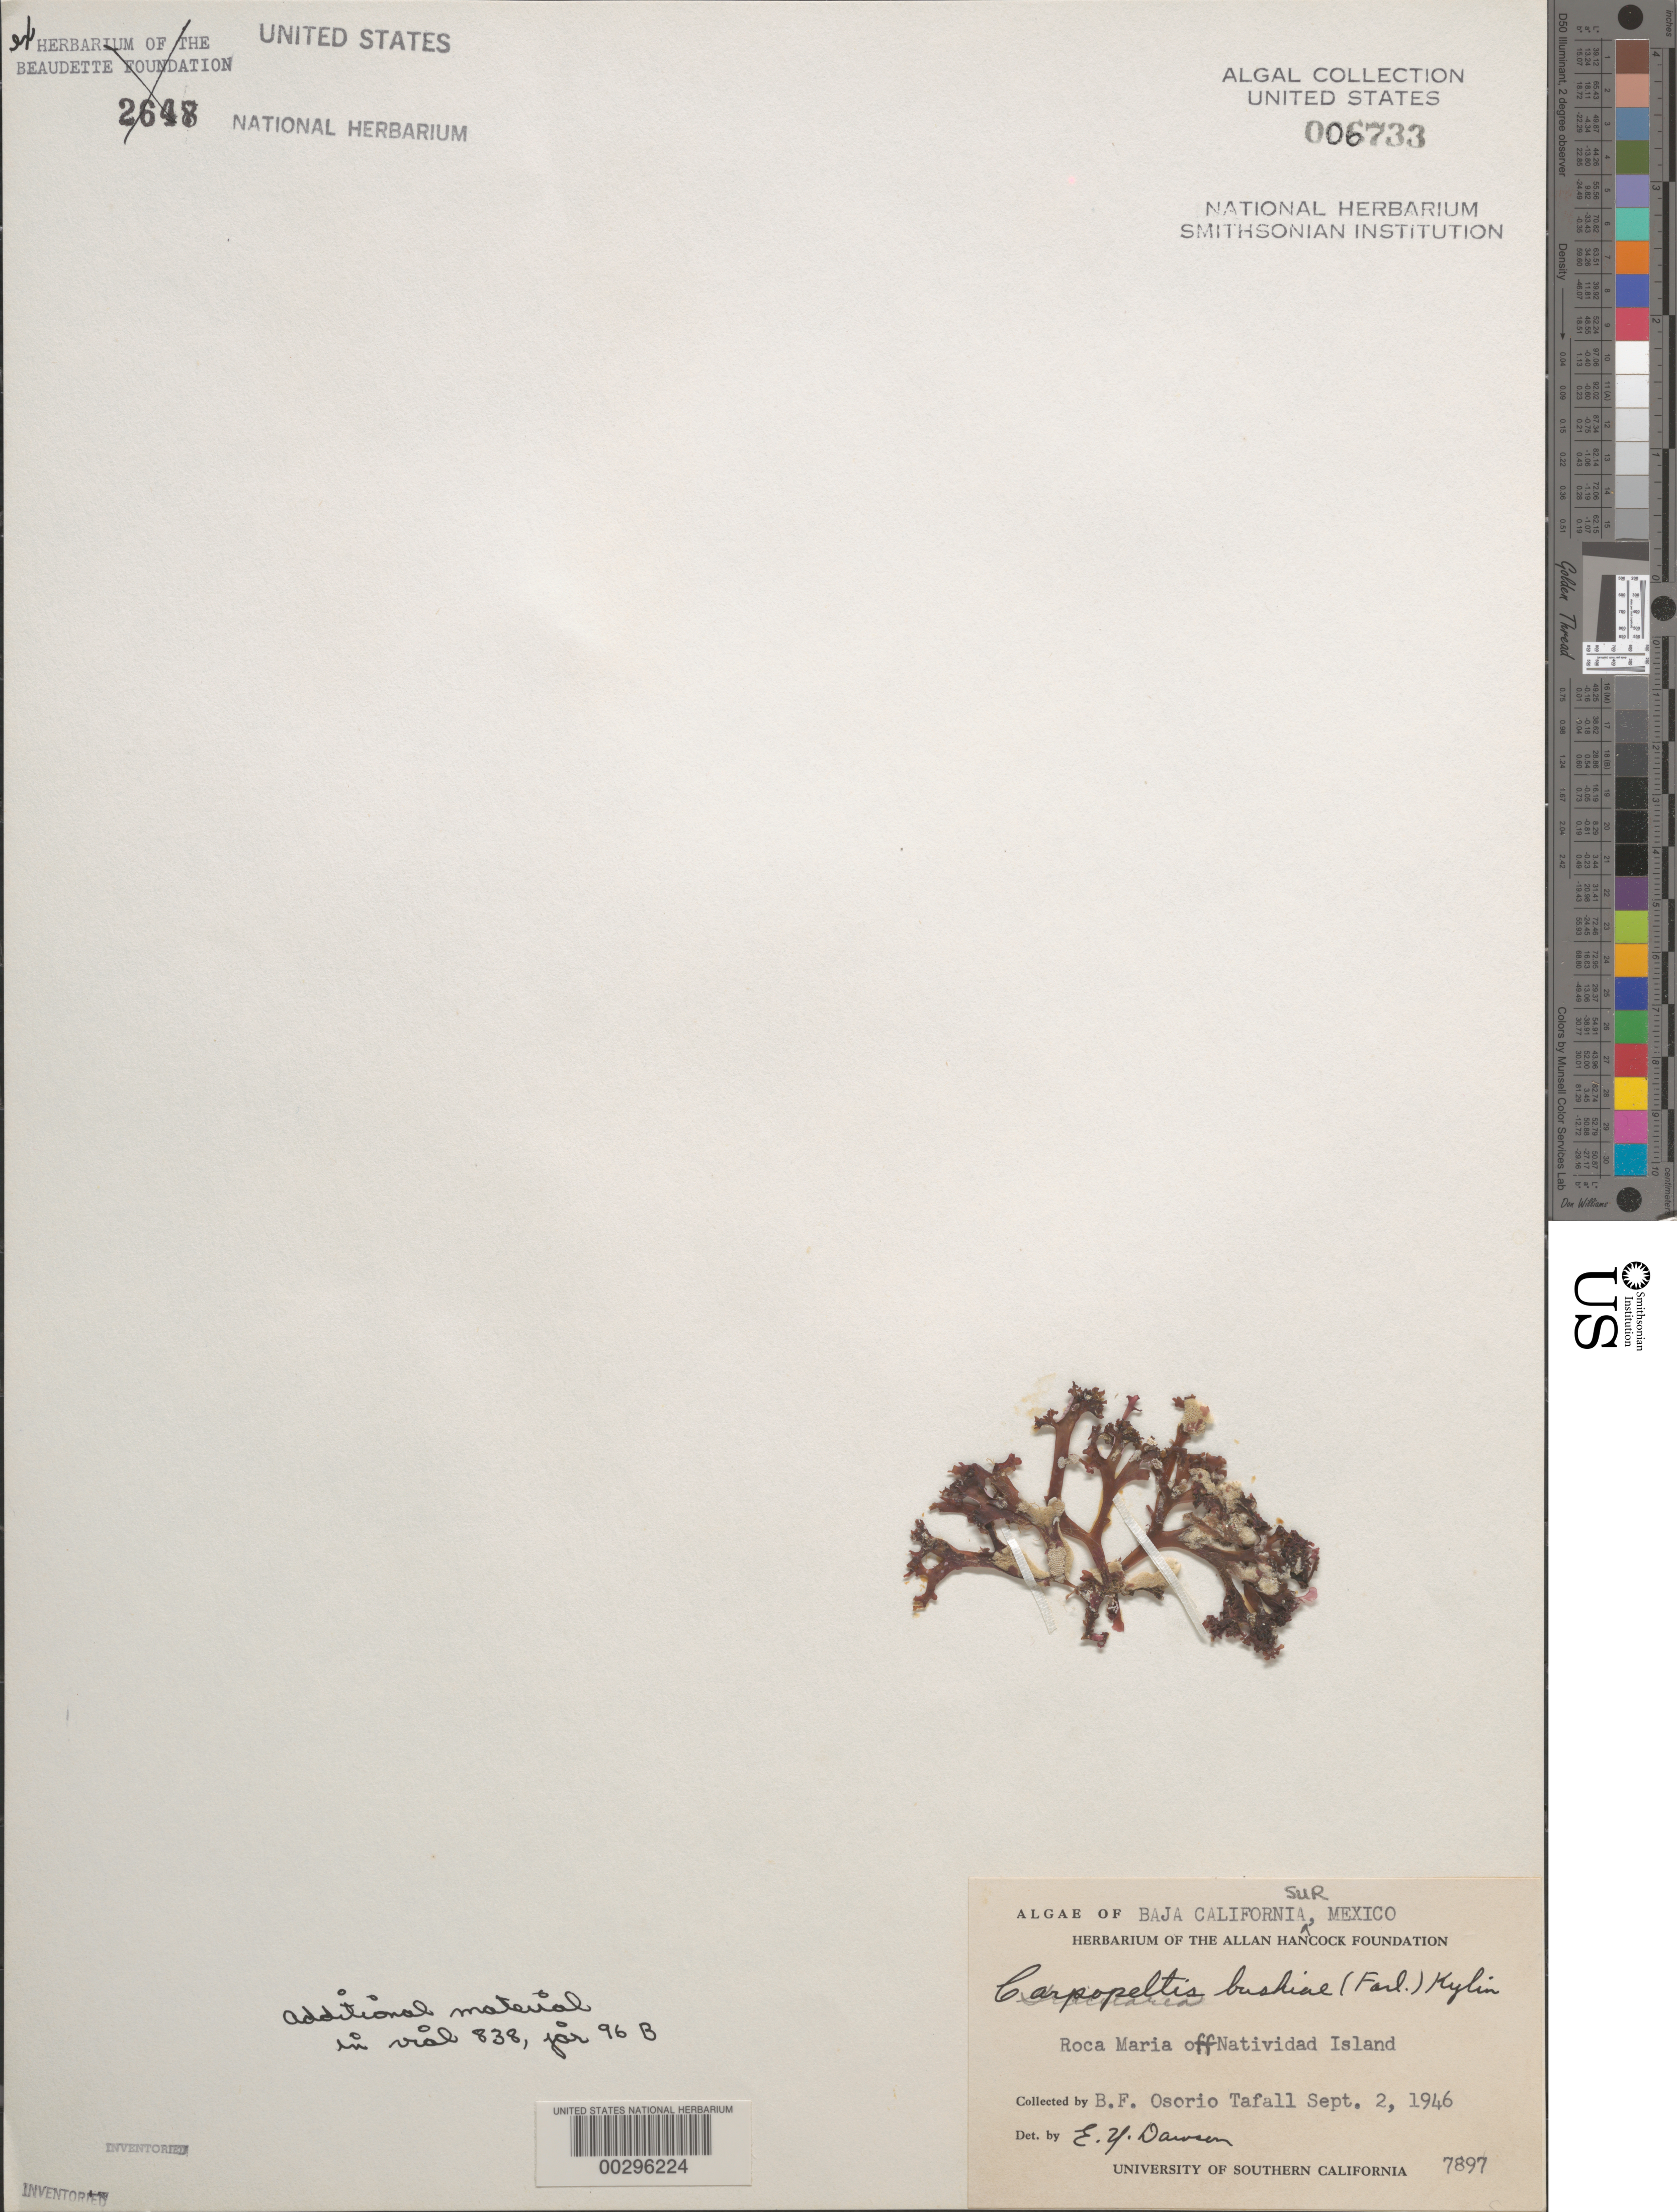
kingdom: Plantae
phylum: Rhodophyta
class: Florideophyceae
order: Halymeniales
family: Halymeniaceae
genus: Carpopeltis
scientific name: Carpopeltis bushiae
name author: (Farl.) Kylin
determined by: Dawson, E. Y.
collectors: B. Osario Tafall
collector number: EYD 7897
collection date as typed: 02 Sep 1946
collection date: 1946-09-02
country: Mexico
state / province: Baja California Sur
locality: Roca Maria, off Isla Natividad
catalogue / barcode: US 6733